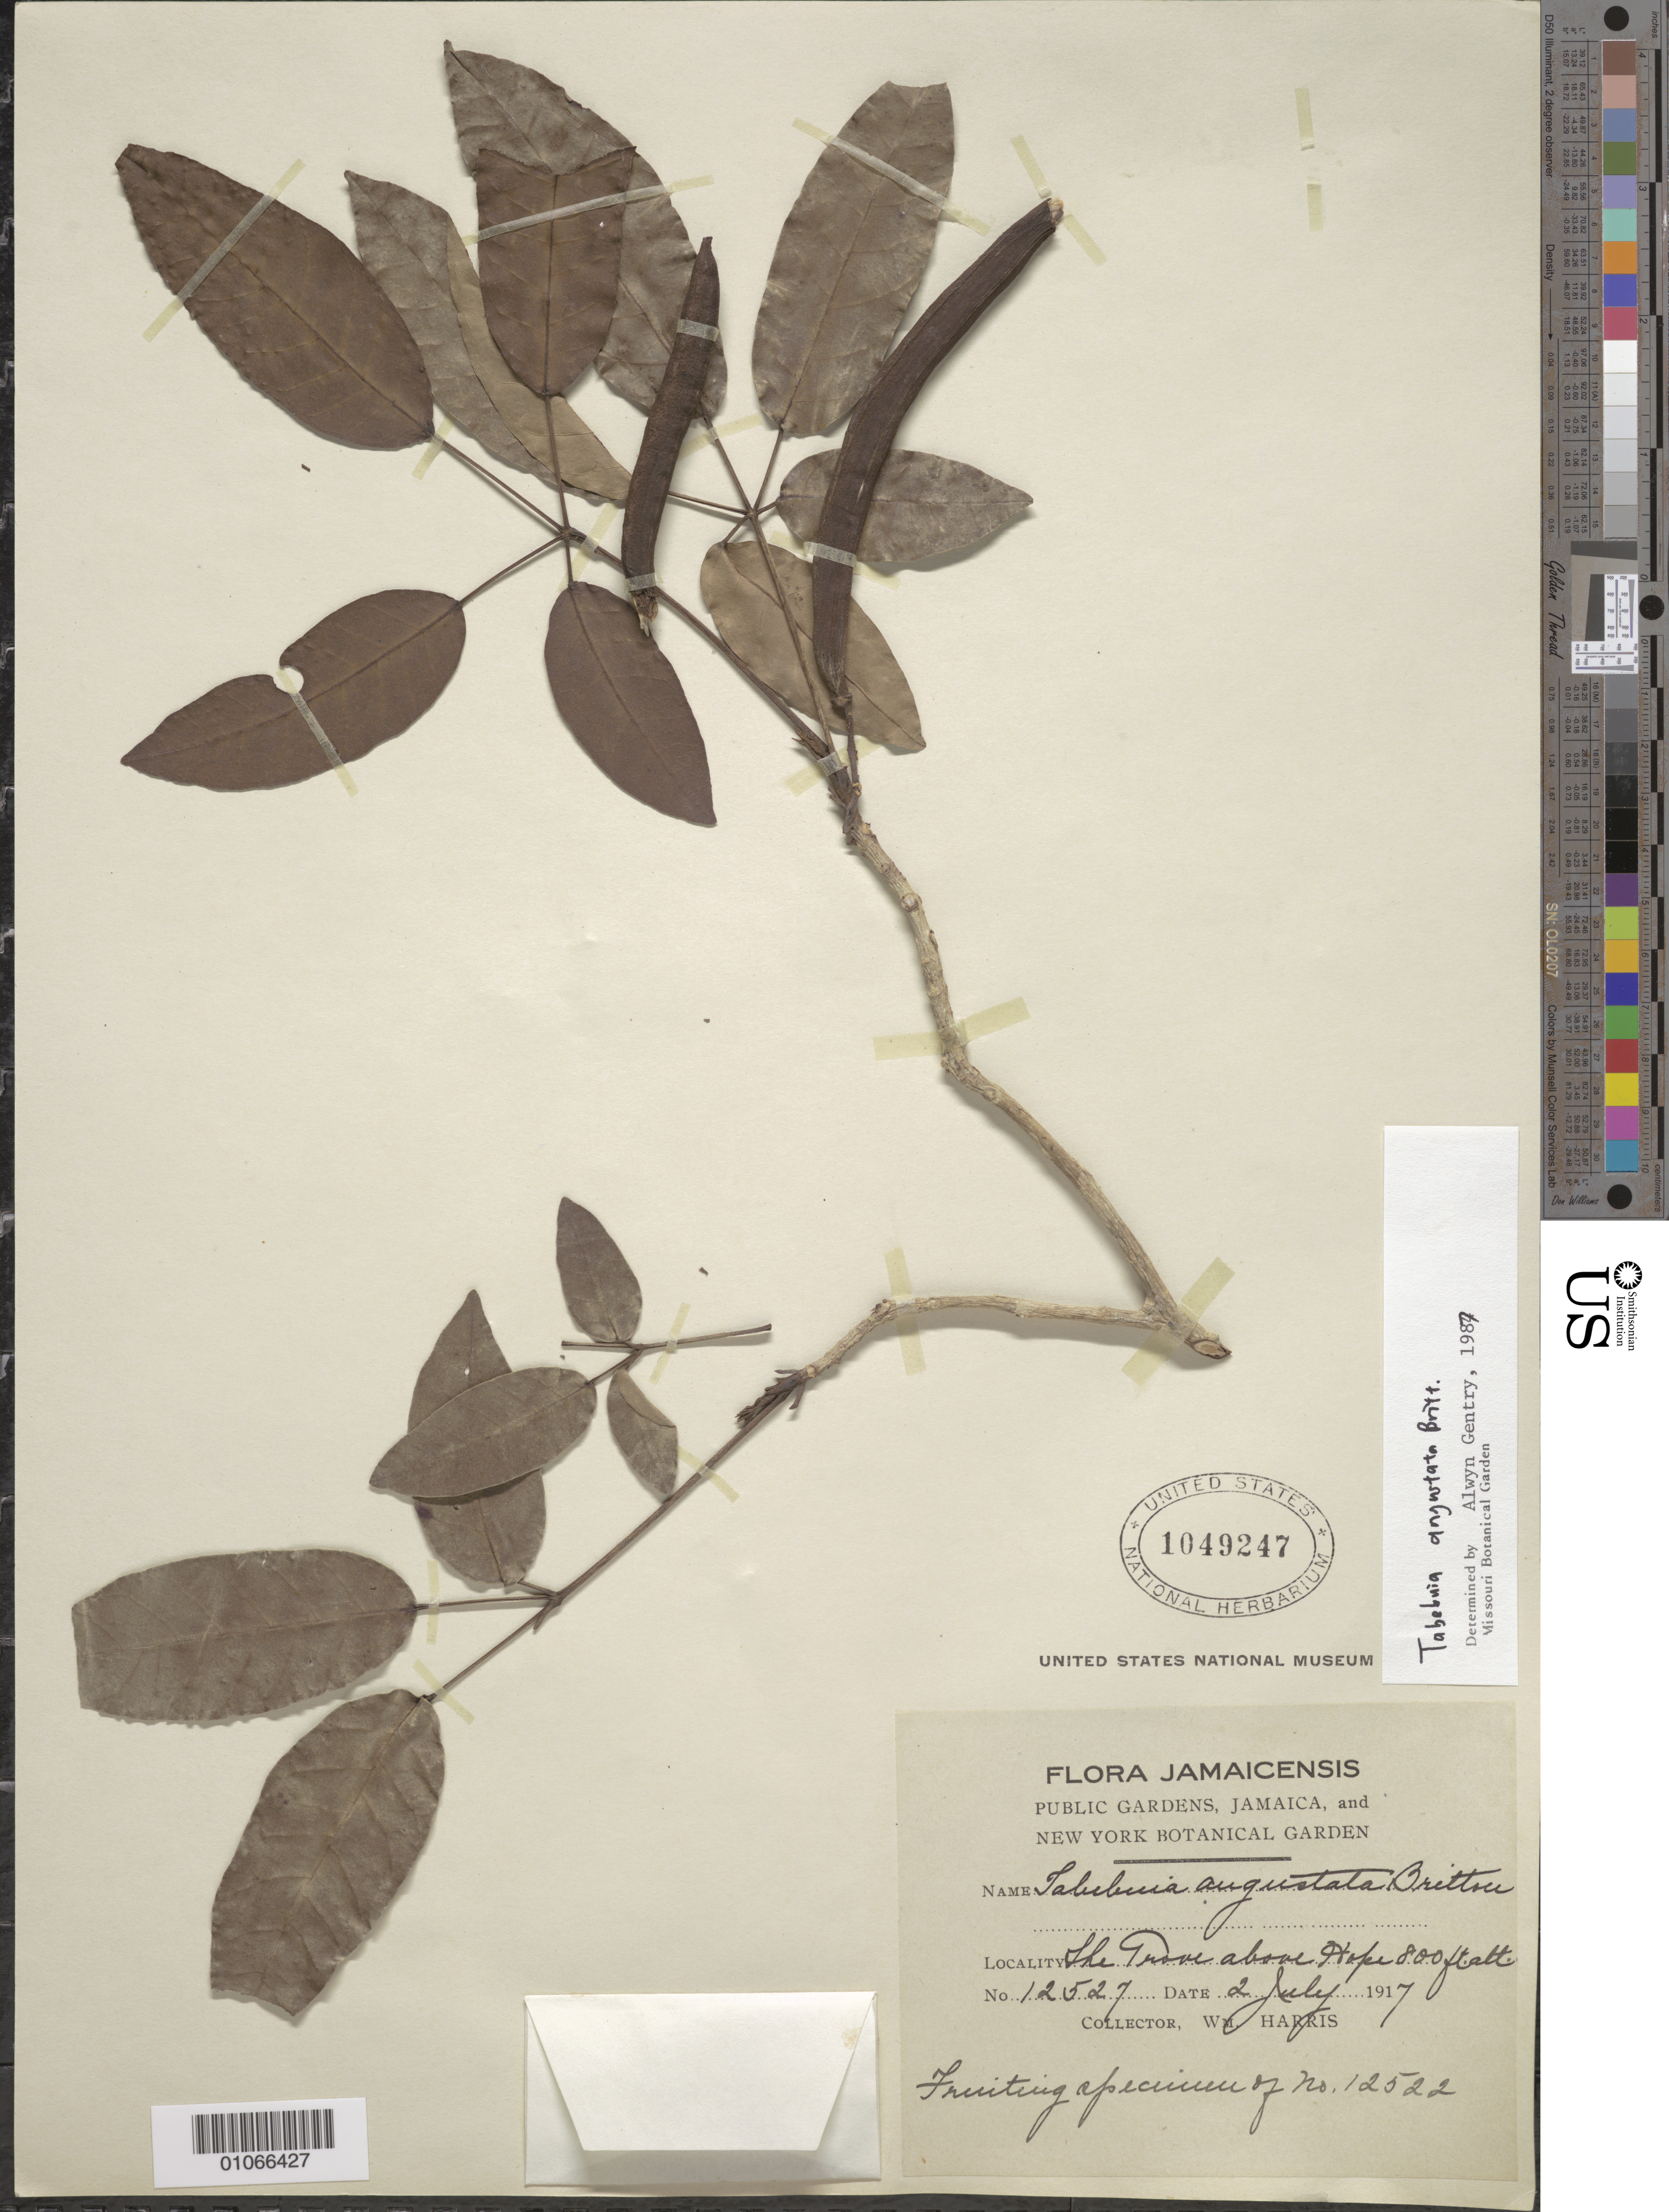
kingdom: Plantae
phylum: Tracheophyta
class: Magnoliopsida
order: Lamiales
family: Bignoniaceae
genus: Tabebuia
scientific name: Tabebuia angustata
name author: Britton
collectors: W. Harris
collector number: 12527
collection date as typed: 02 Jul 1917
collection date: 1917-07-02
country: Jamaica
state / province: Kingston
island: Jamaica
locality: The Trove above Hope.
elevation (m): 244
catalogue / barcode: US 1049247